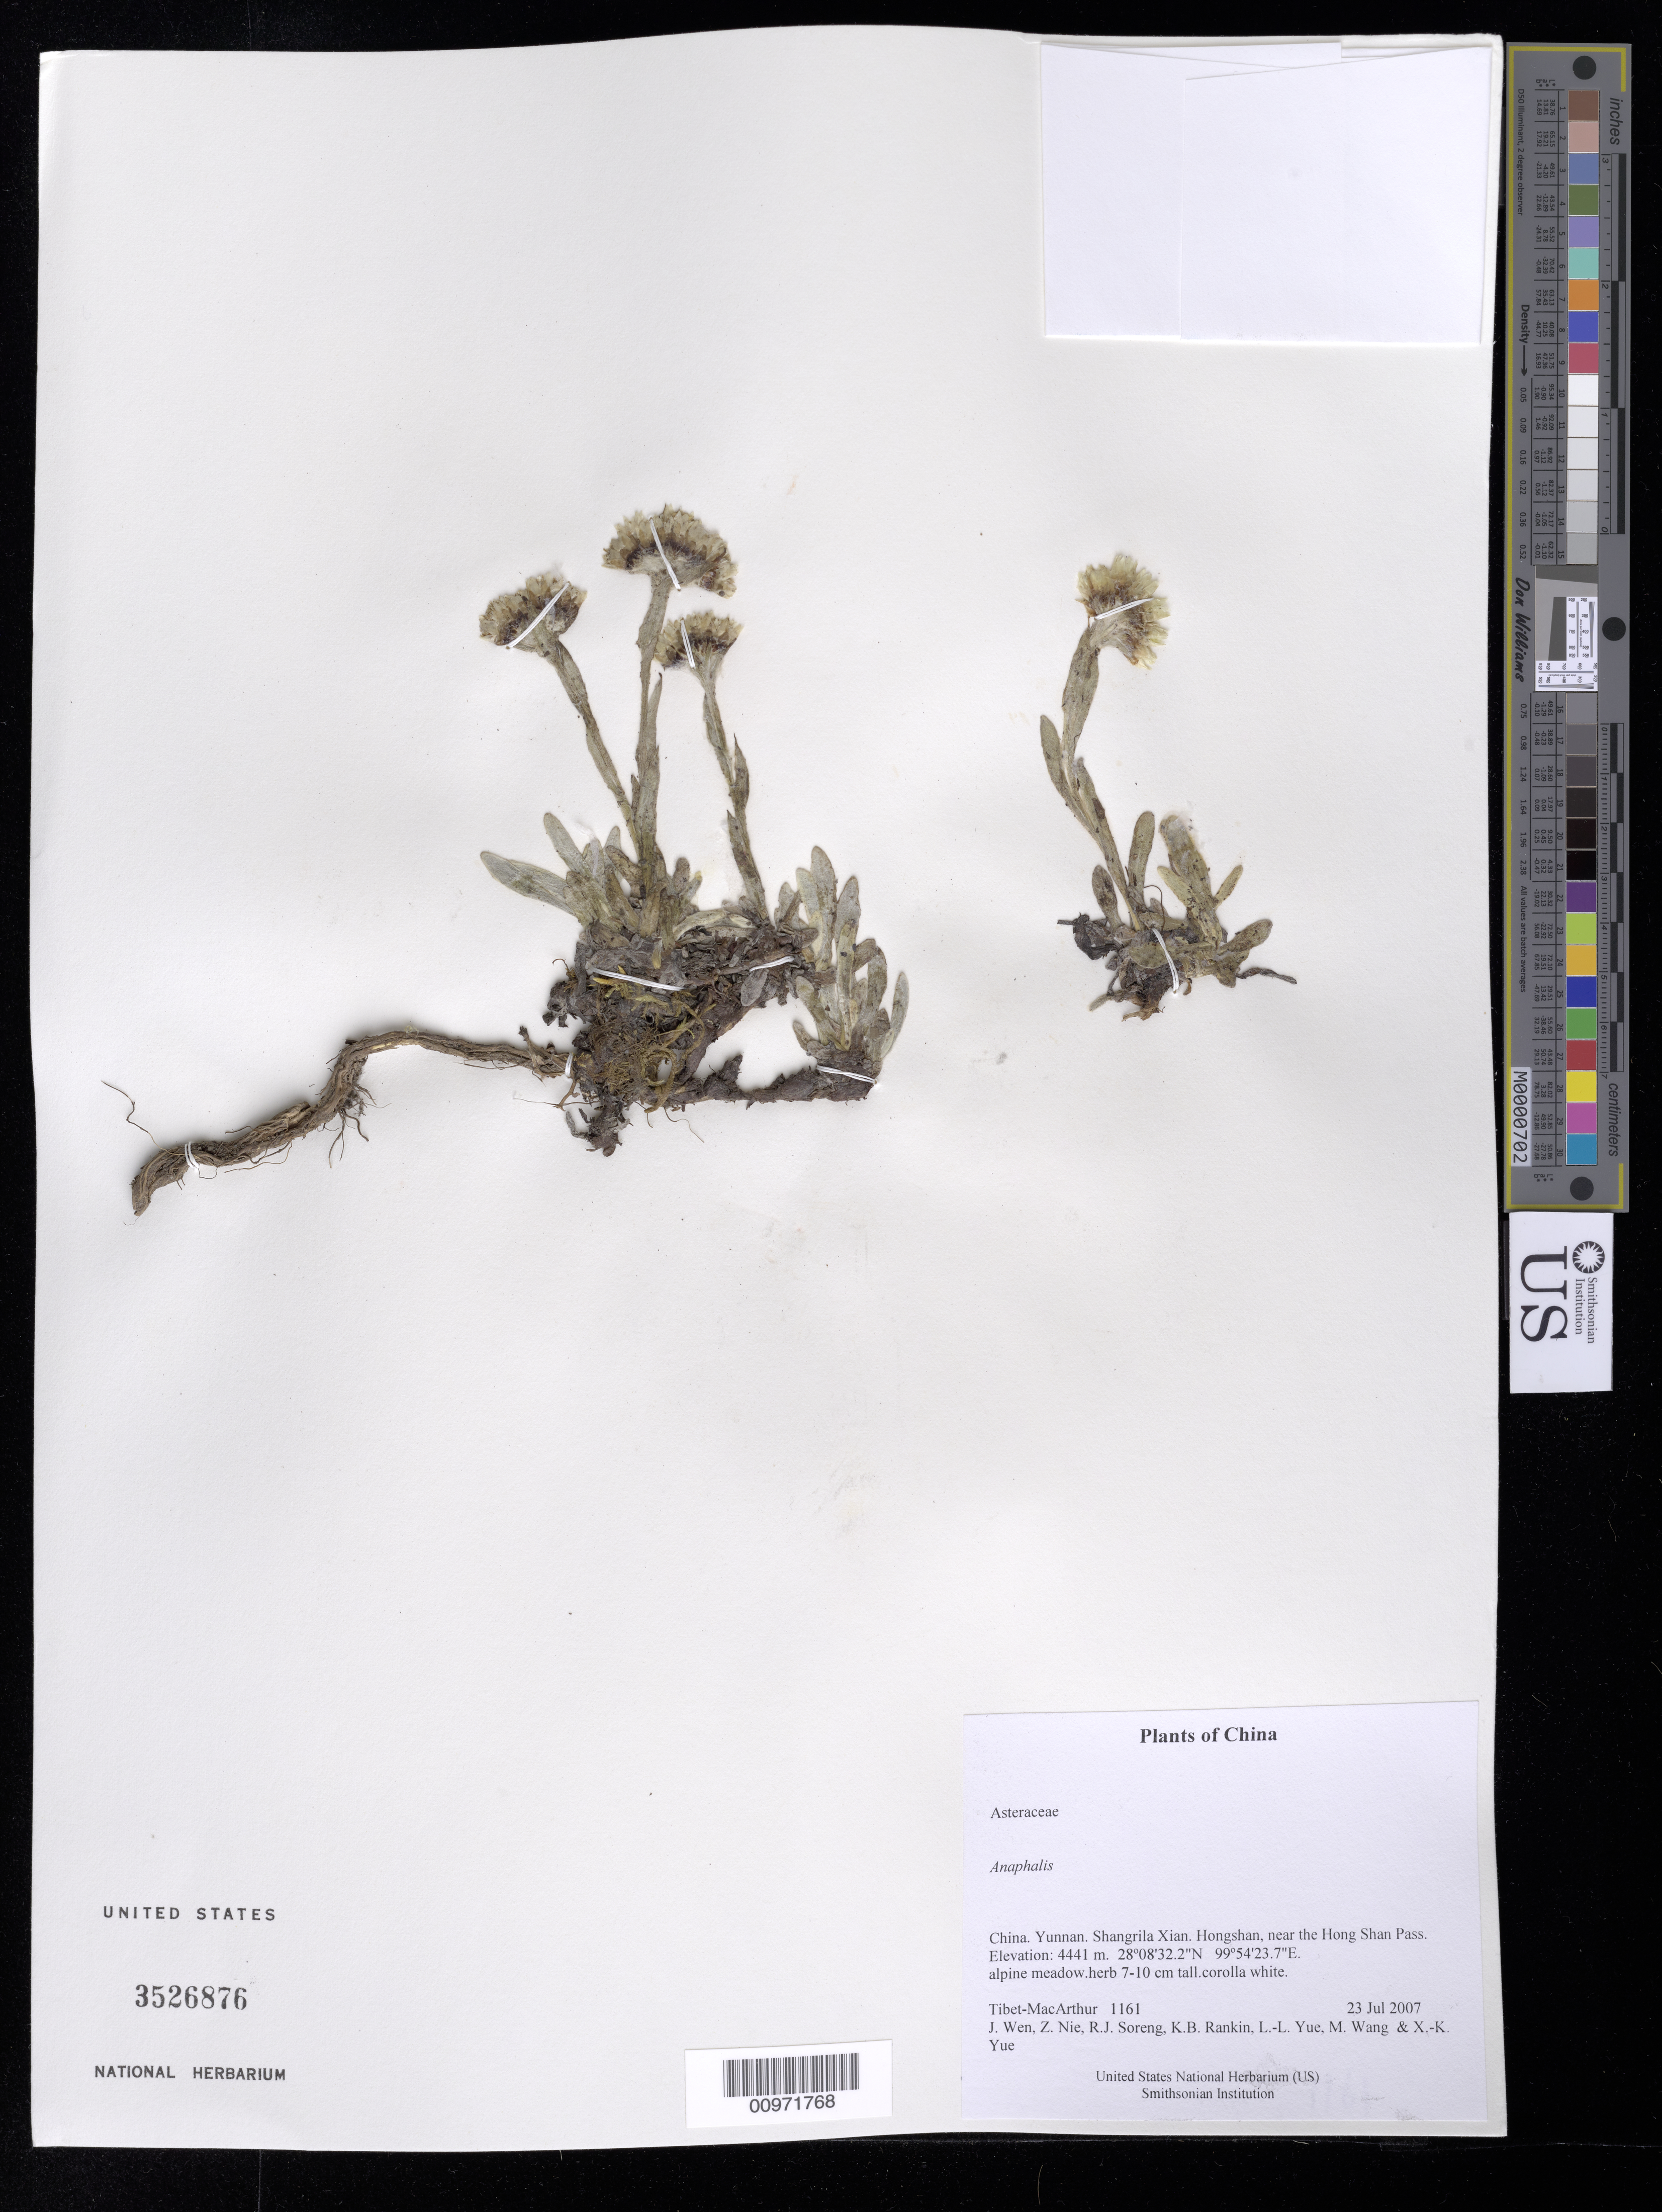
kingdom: Plantae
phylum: Tracheophyta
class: Magnoliopsida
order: Asterales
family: Asteraceae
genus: Anaphalis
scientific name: Anaphalis sp.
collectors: Tibet-MacArthur, J. Wen, Z. Nie, R. J. Soreng, K. Rankin, L. Yue, M. Wang & X. Yue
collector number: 1161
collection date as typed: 23 Jul 2007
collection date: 2007-07-23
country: China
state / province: Yunnan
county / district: Shangrila Xian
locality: Hongshan, near the Hong Shan Pass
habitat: alpine meadow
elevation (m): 4441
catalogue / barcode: US 3526876